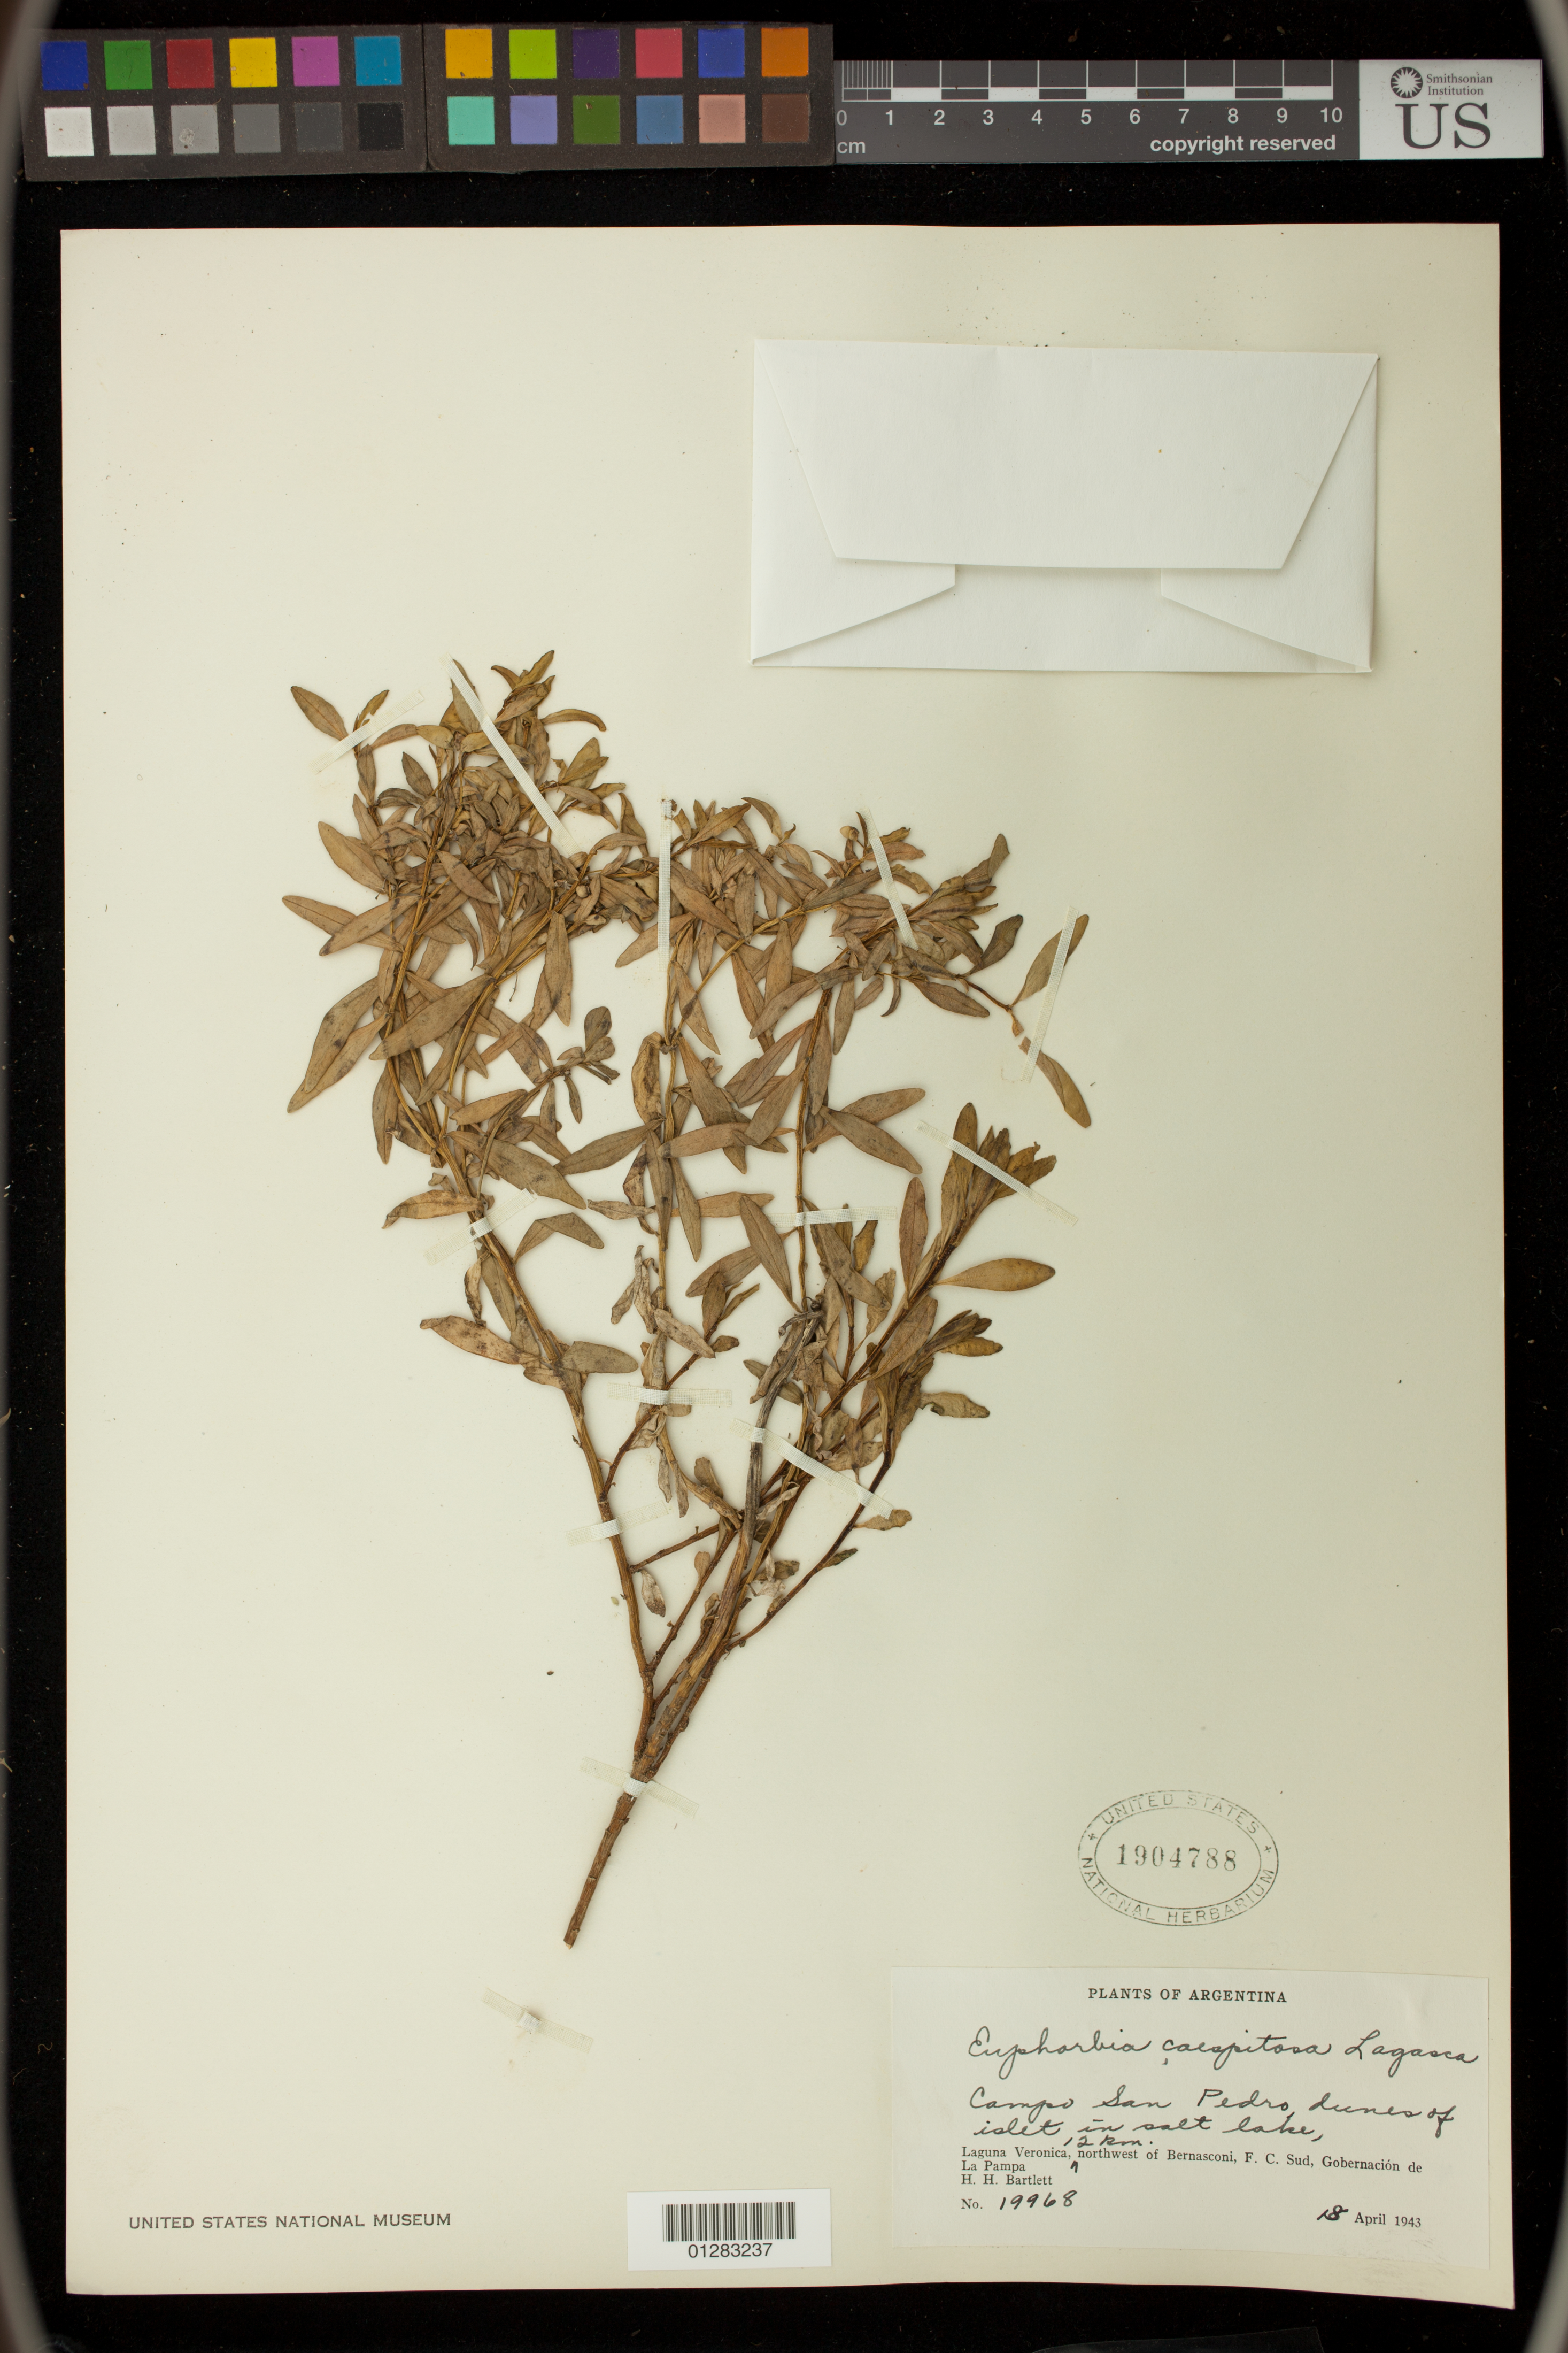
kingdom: Plantae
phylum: Tracheophyta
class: Magnoliopsida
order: Malpighiales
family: Euphorbiaceae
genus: Euphorbia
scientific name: Euphorbia segetalis var. pinea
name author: (L.) Lange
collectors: H. H. Bartlett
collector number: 19968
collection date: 1943-04-18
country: Argentina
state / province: Buenos Aires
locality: Campo San Pedro, dunes of islet, in salt lake. Laguna Veronica, 12 km. northwest of Bernasconi, F. C. Sud, Gobernacion de La Pampa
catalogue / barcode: US 1904788